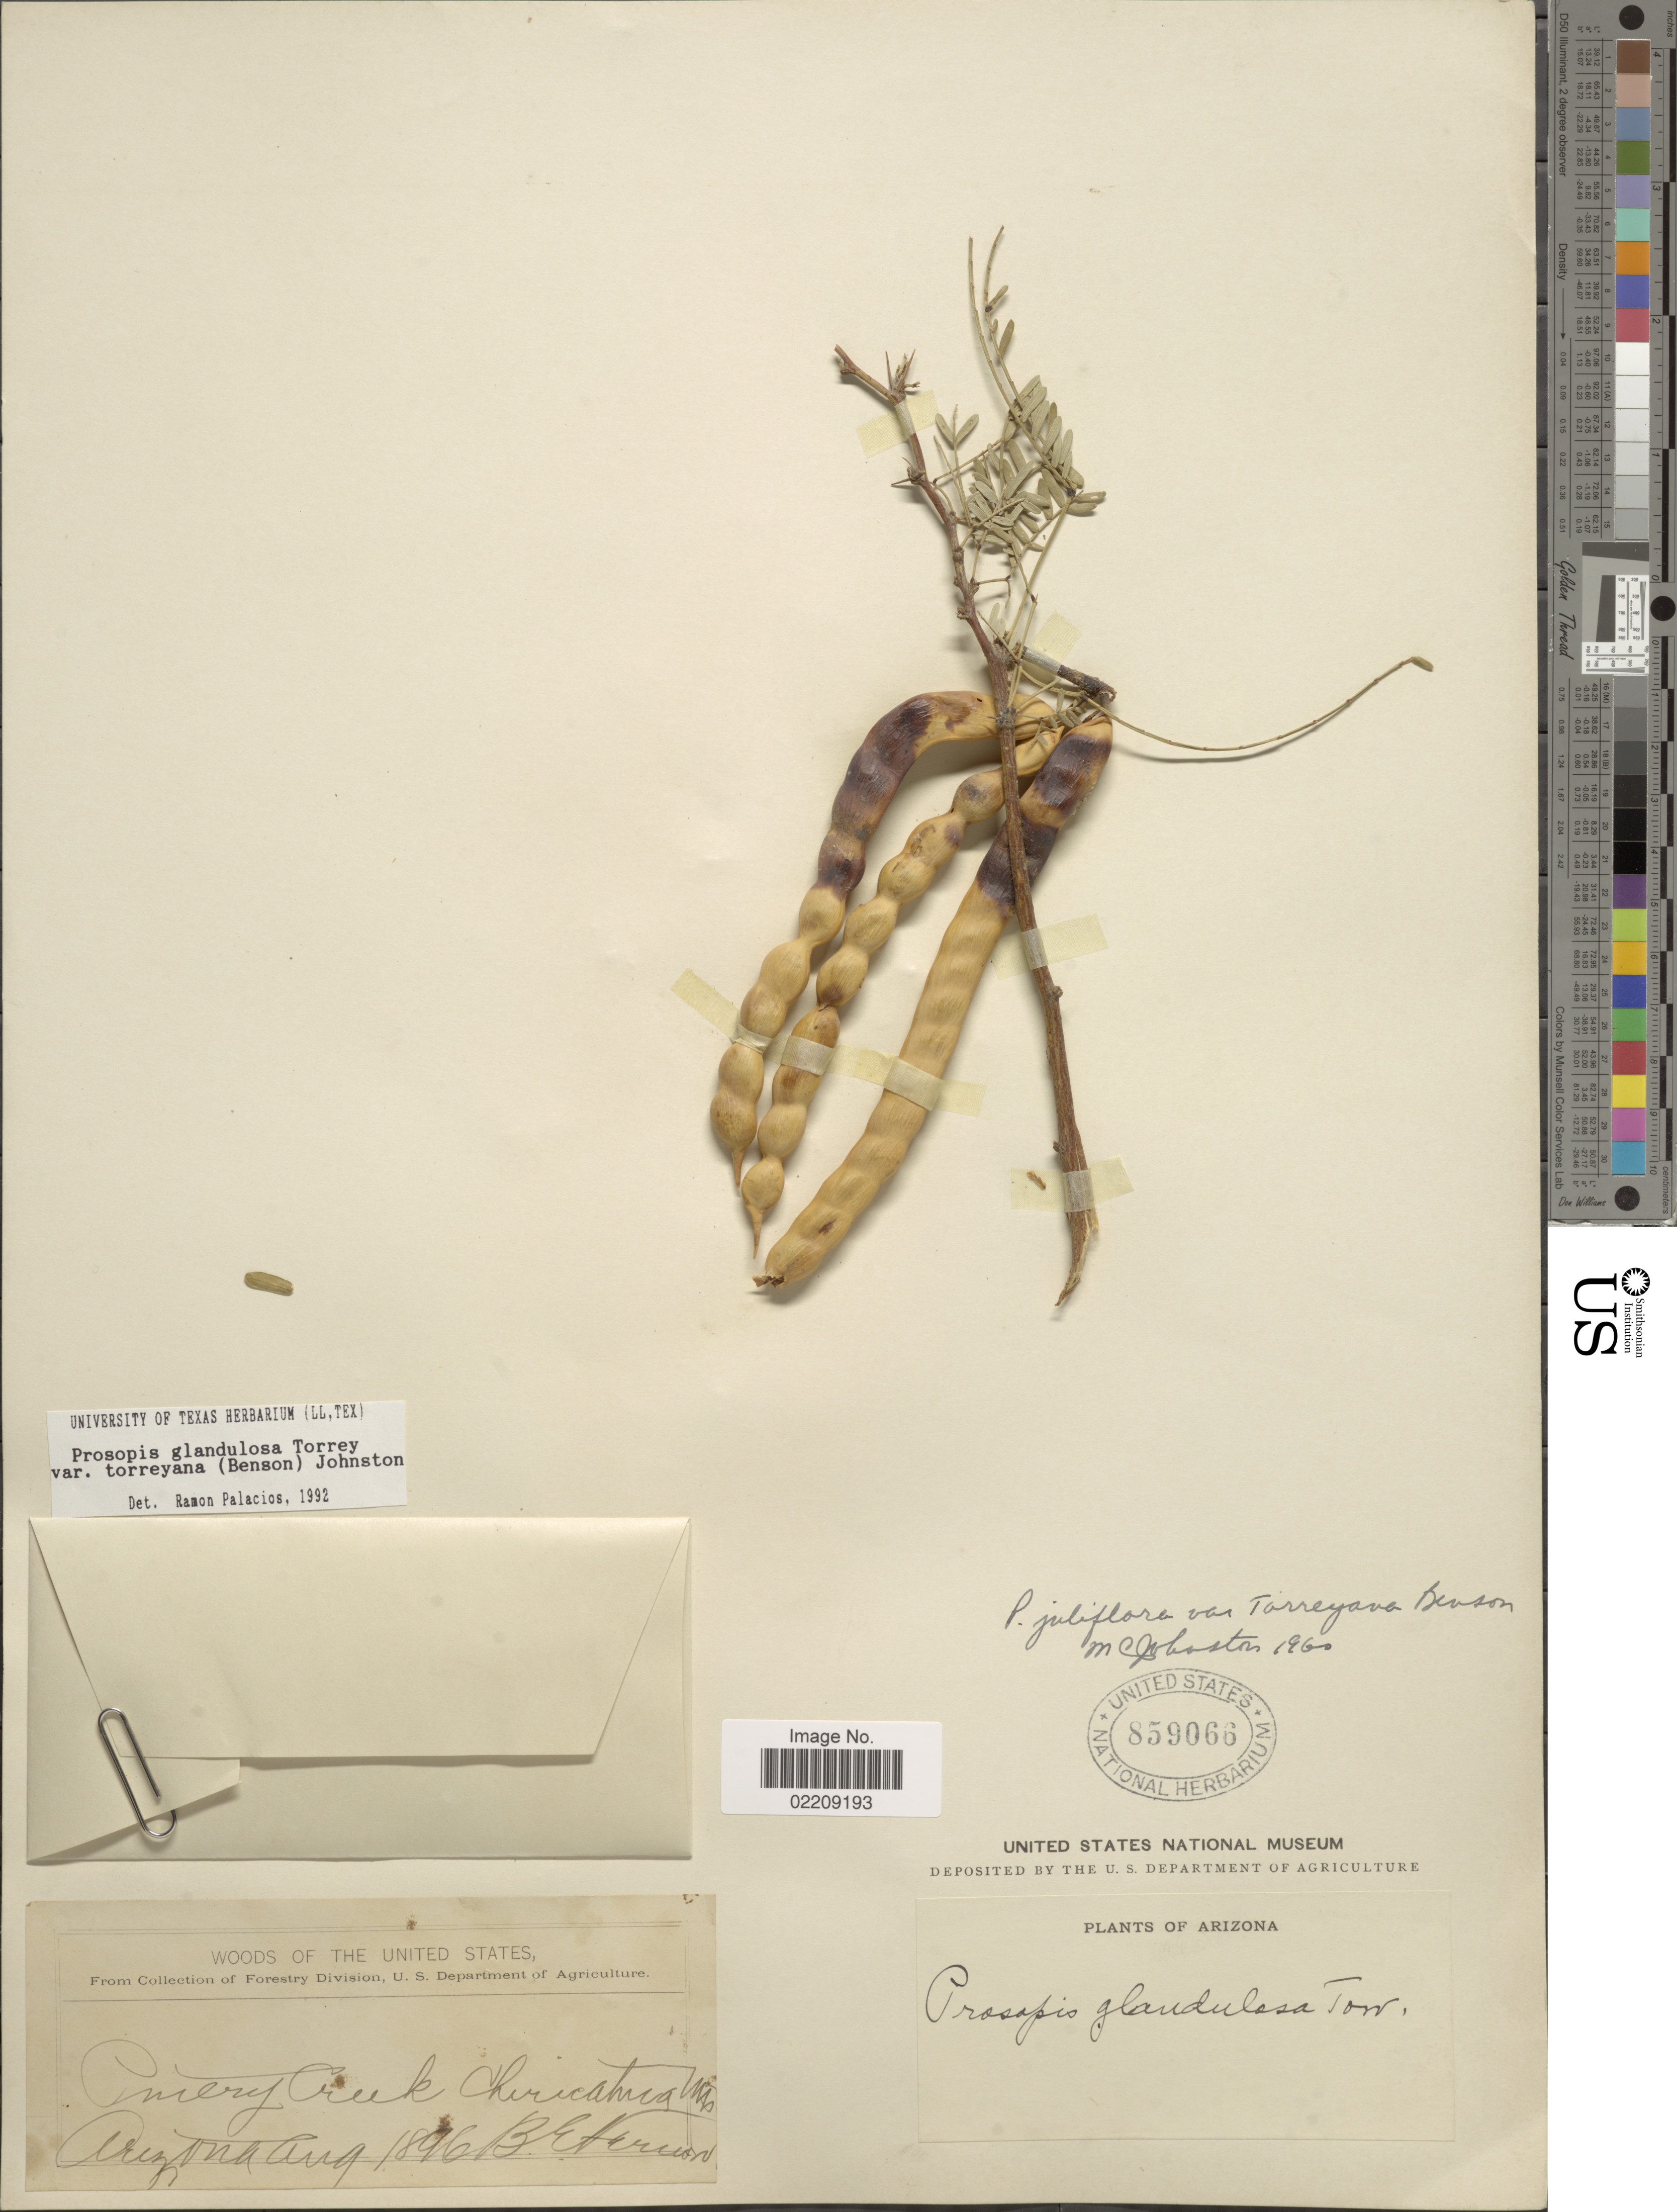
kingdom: Plantae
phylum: Tracheophyta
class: Magnoliopsida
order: Fabales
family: Fabaceae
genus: Neltuma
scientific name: Neltuma glandulosa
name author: (Torr.) Britton & Rose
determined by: Strong, Mark T., (BOT), Smithsonian Institution - National Museum of Natural History (UNITED STATES)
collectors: B. Fernow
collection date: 1896-08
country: United States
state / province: Arizona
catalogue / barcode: US 859066